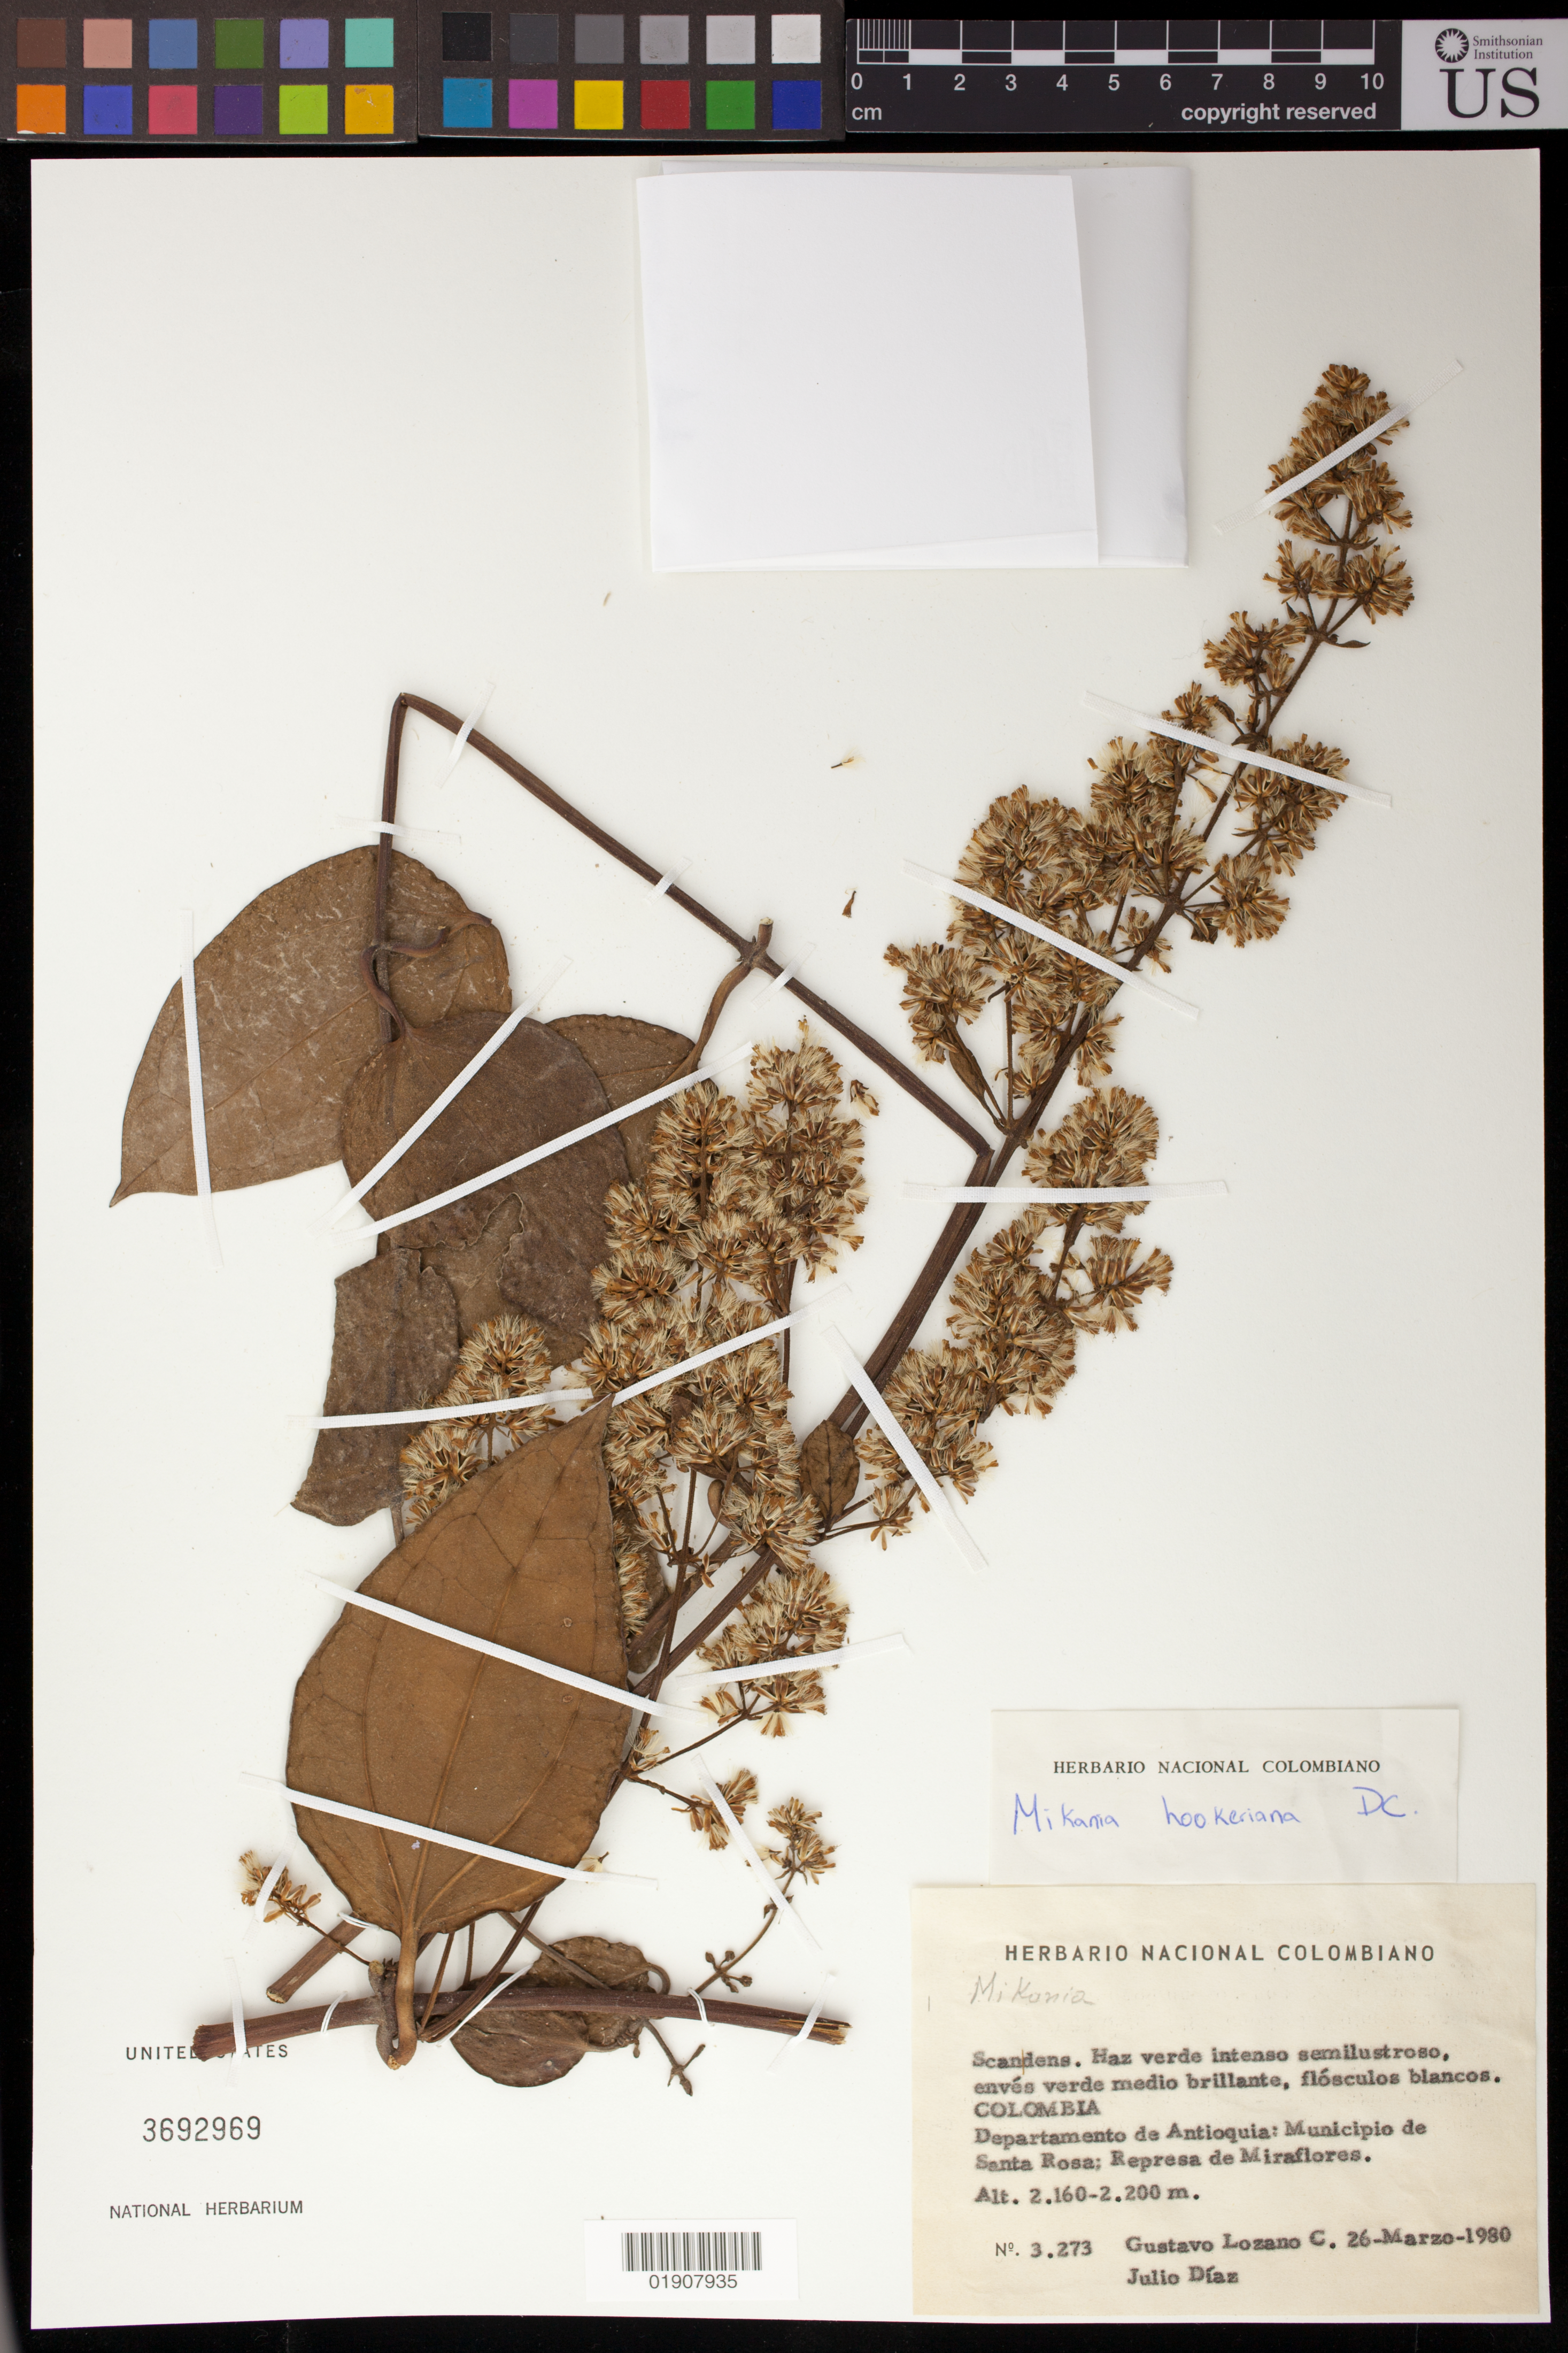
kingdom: Plantae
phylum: Tracheophyta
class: Magnoliopsida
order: Asterales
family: Asteraceae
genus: Mikania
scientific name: Mikania hookeriana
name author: DC.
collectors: G. Lozano-Contreras & J. Diaz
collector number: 3273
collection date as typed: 26 Marzo 1980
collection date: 1980-03-26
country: Colombia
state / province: Antioquia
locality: Municipio de Santa Rosa; Represa de Miraflores.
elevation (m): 2160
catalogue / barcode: US 3692969